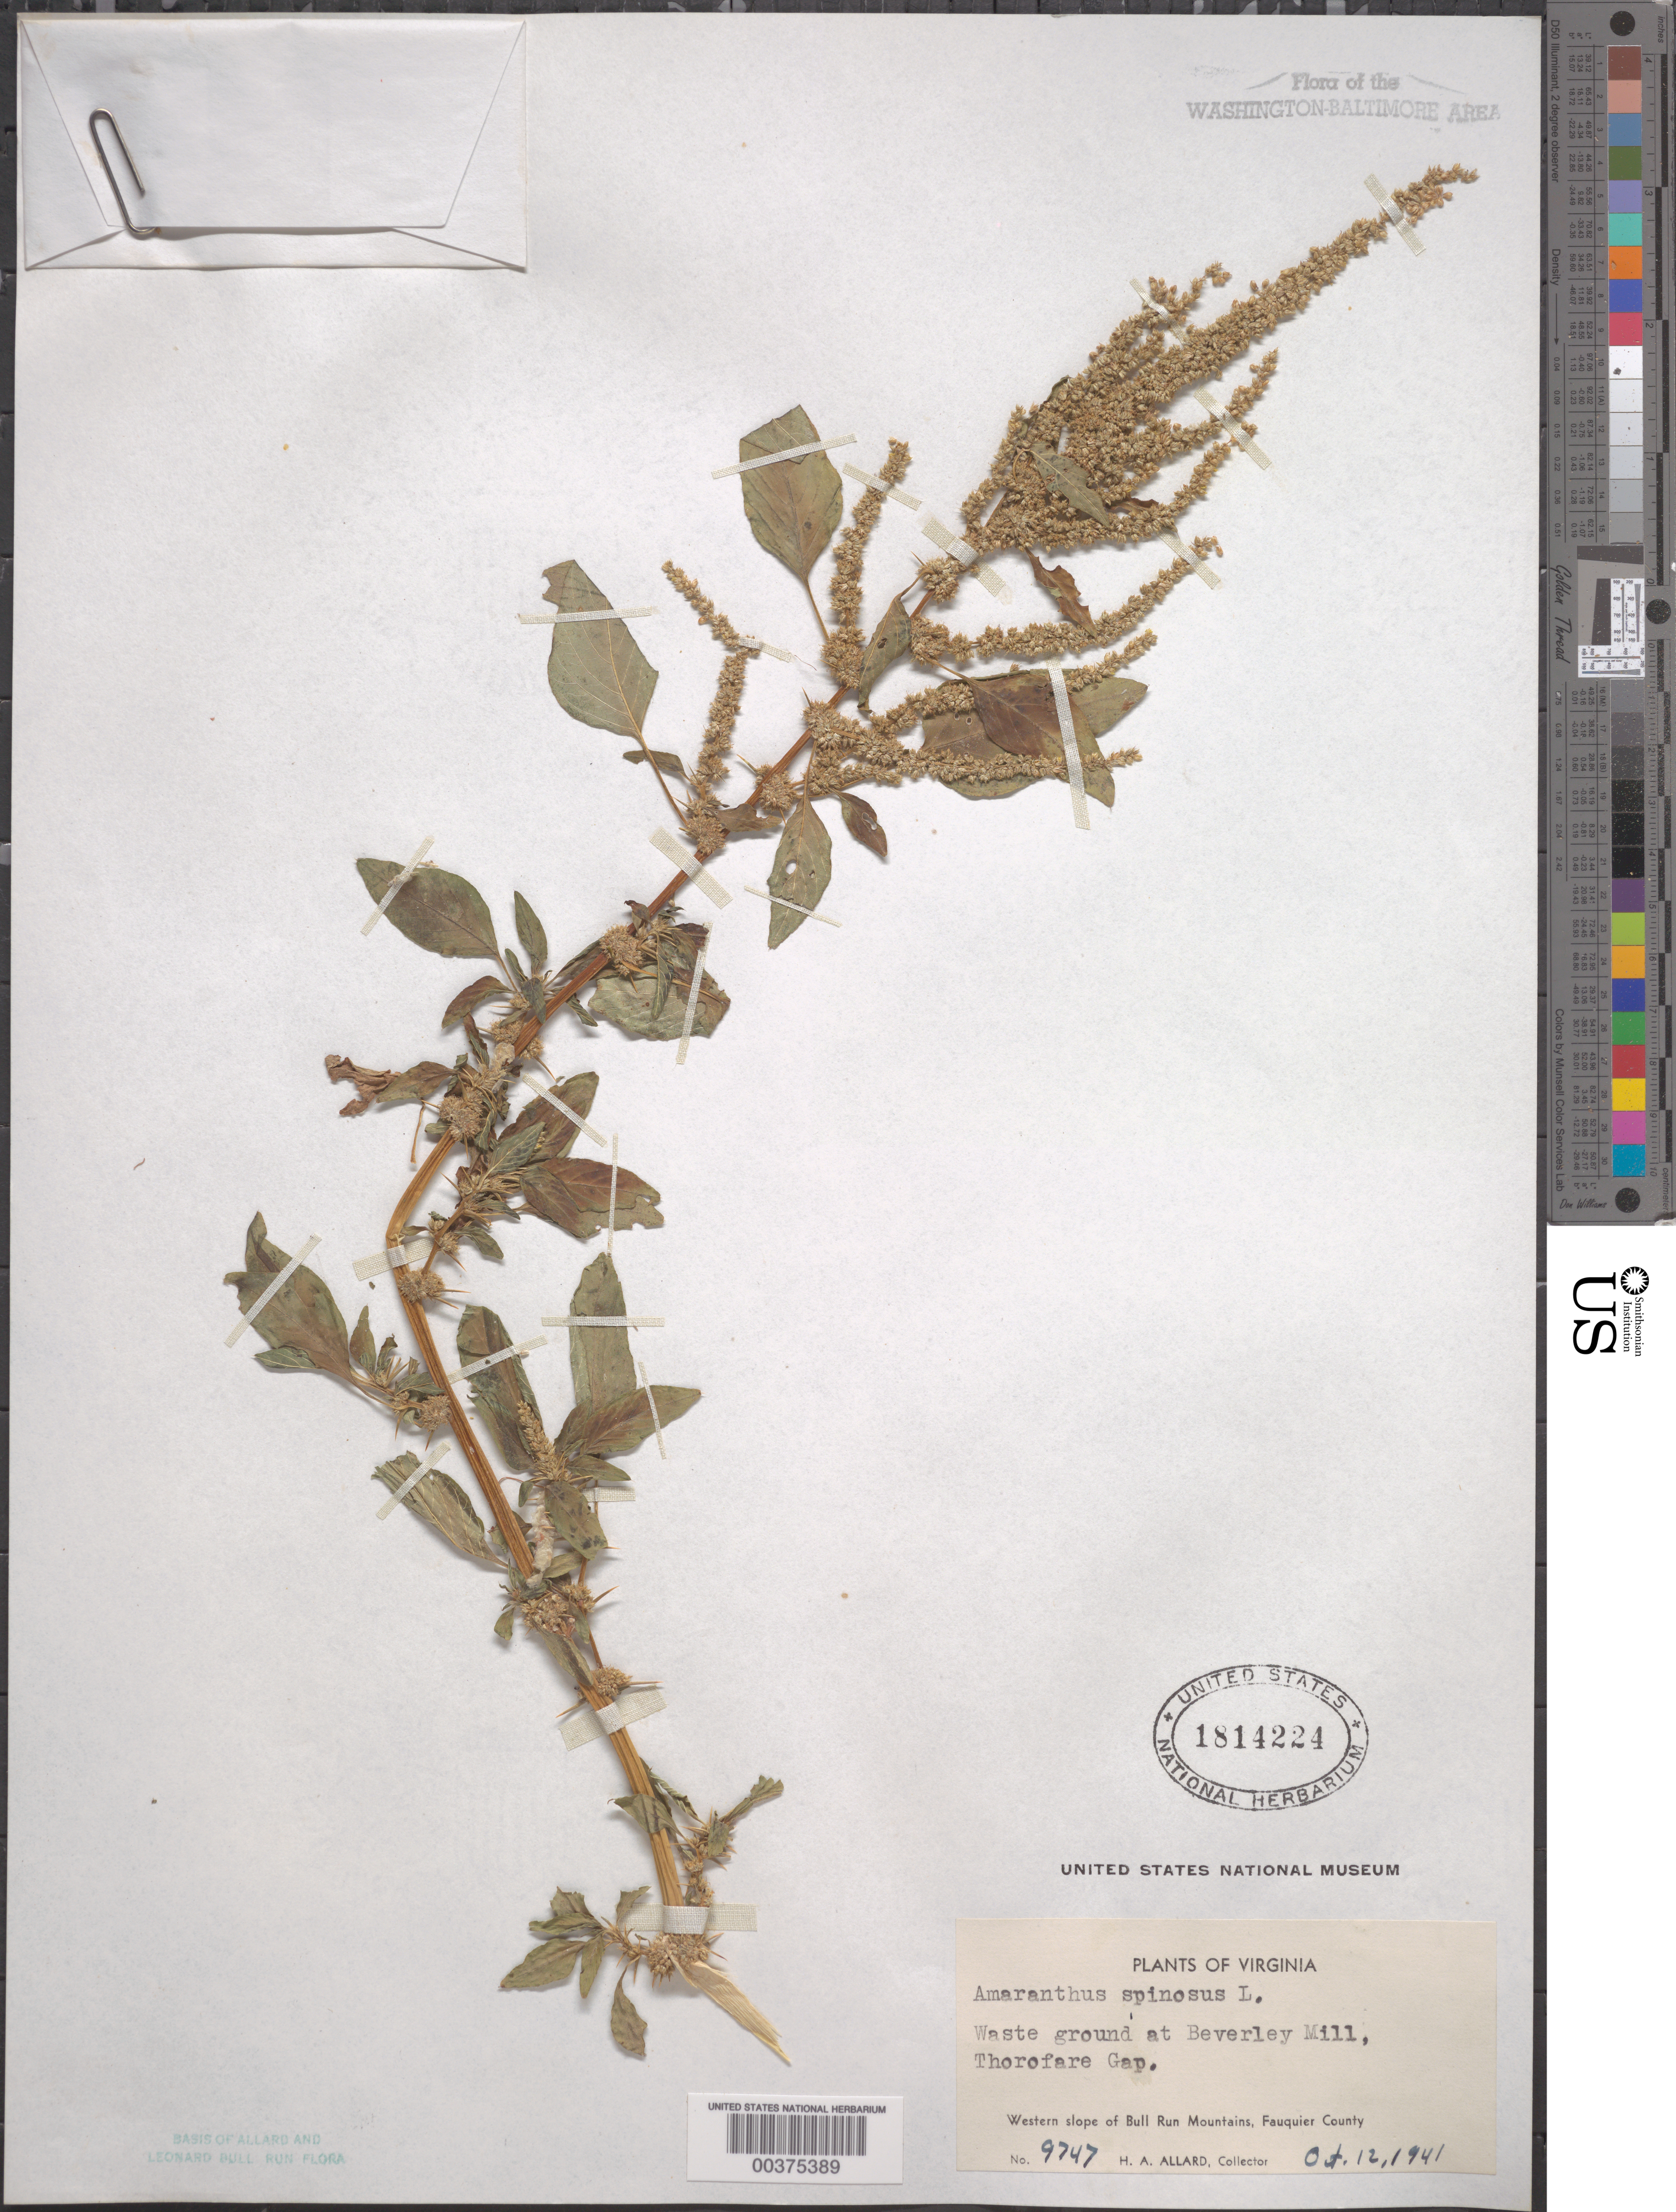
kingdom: Plantae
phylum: Tracheophyta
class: Magnoliopsida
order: Caryophyllales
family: Amaranthaceae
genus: Amaranthus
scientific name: Amaranthus spinosus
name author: L.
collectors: H. A. Allard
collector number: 9747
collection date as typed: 12 Oct 1941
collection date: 1941-10-12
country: United States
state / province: Virginia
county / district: Fauquier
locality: Beverley Mill, Thorofare Gap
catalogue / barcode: US 1814224